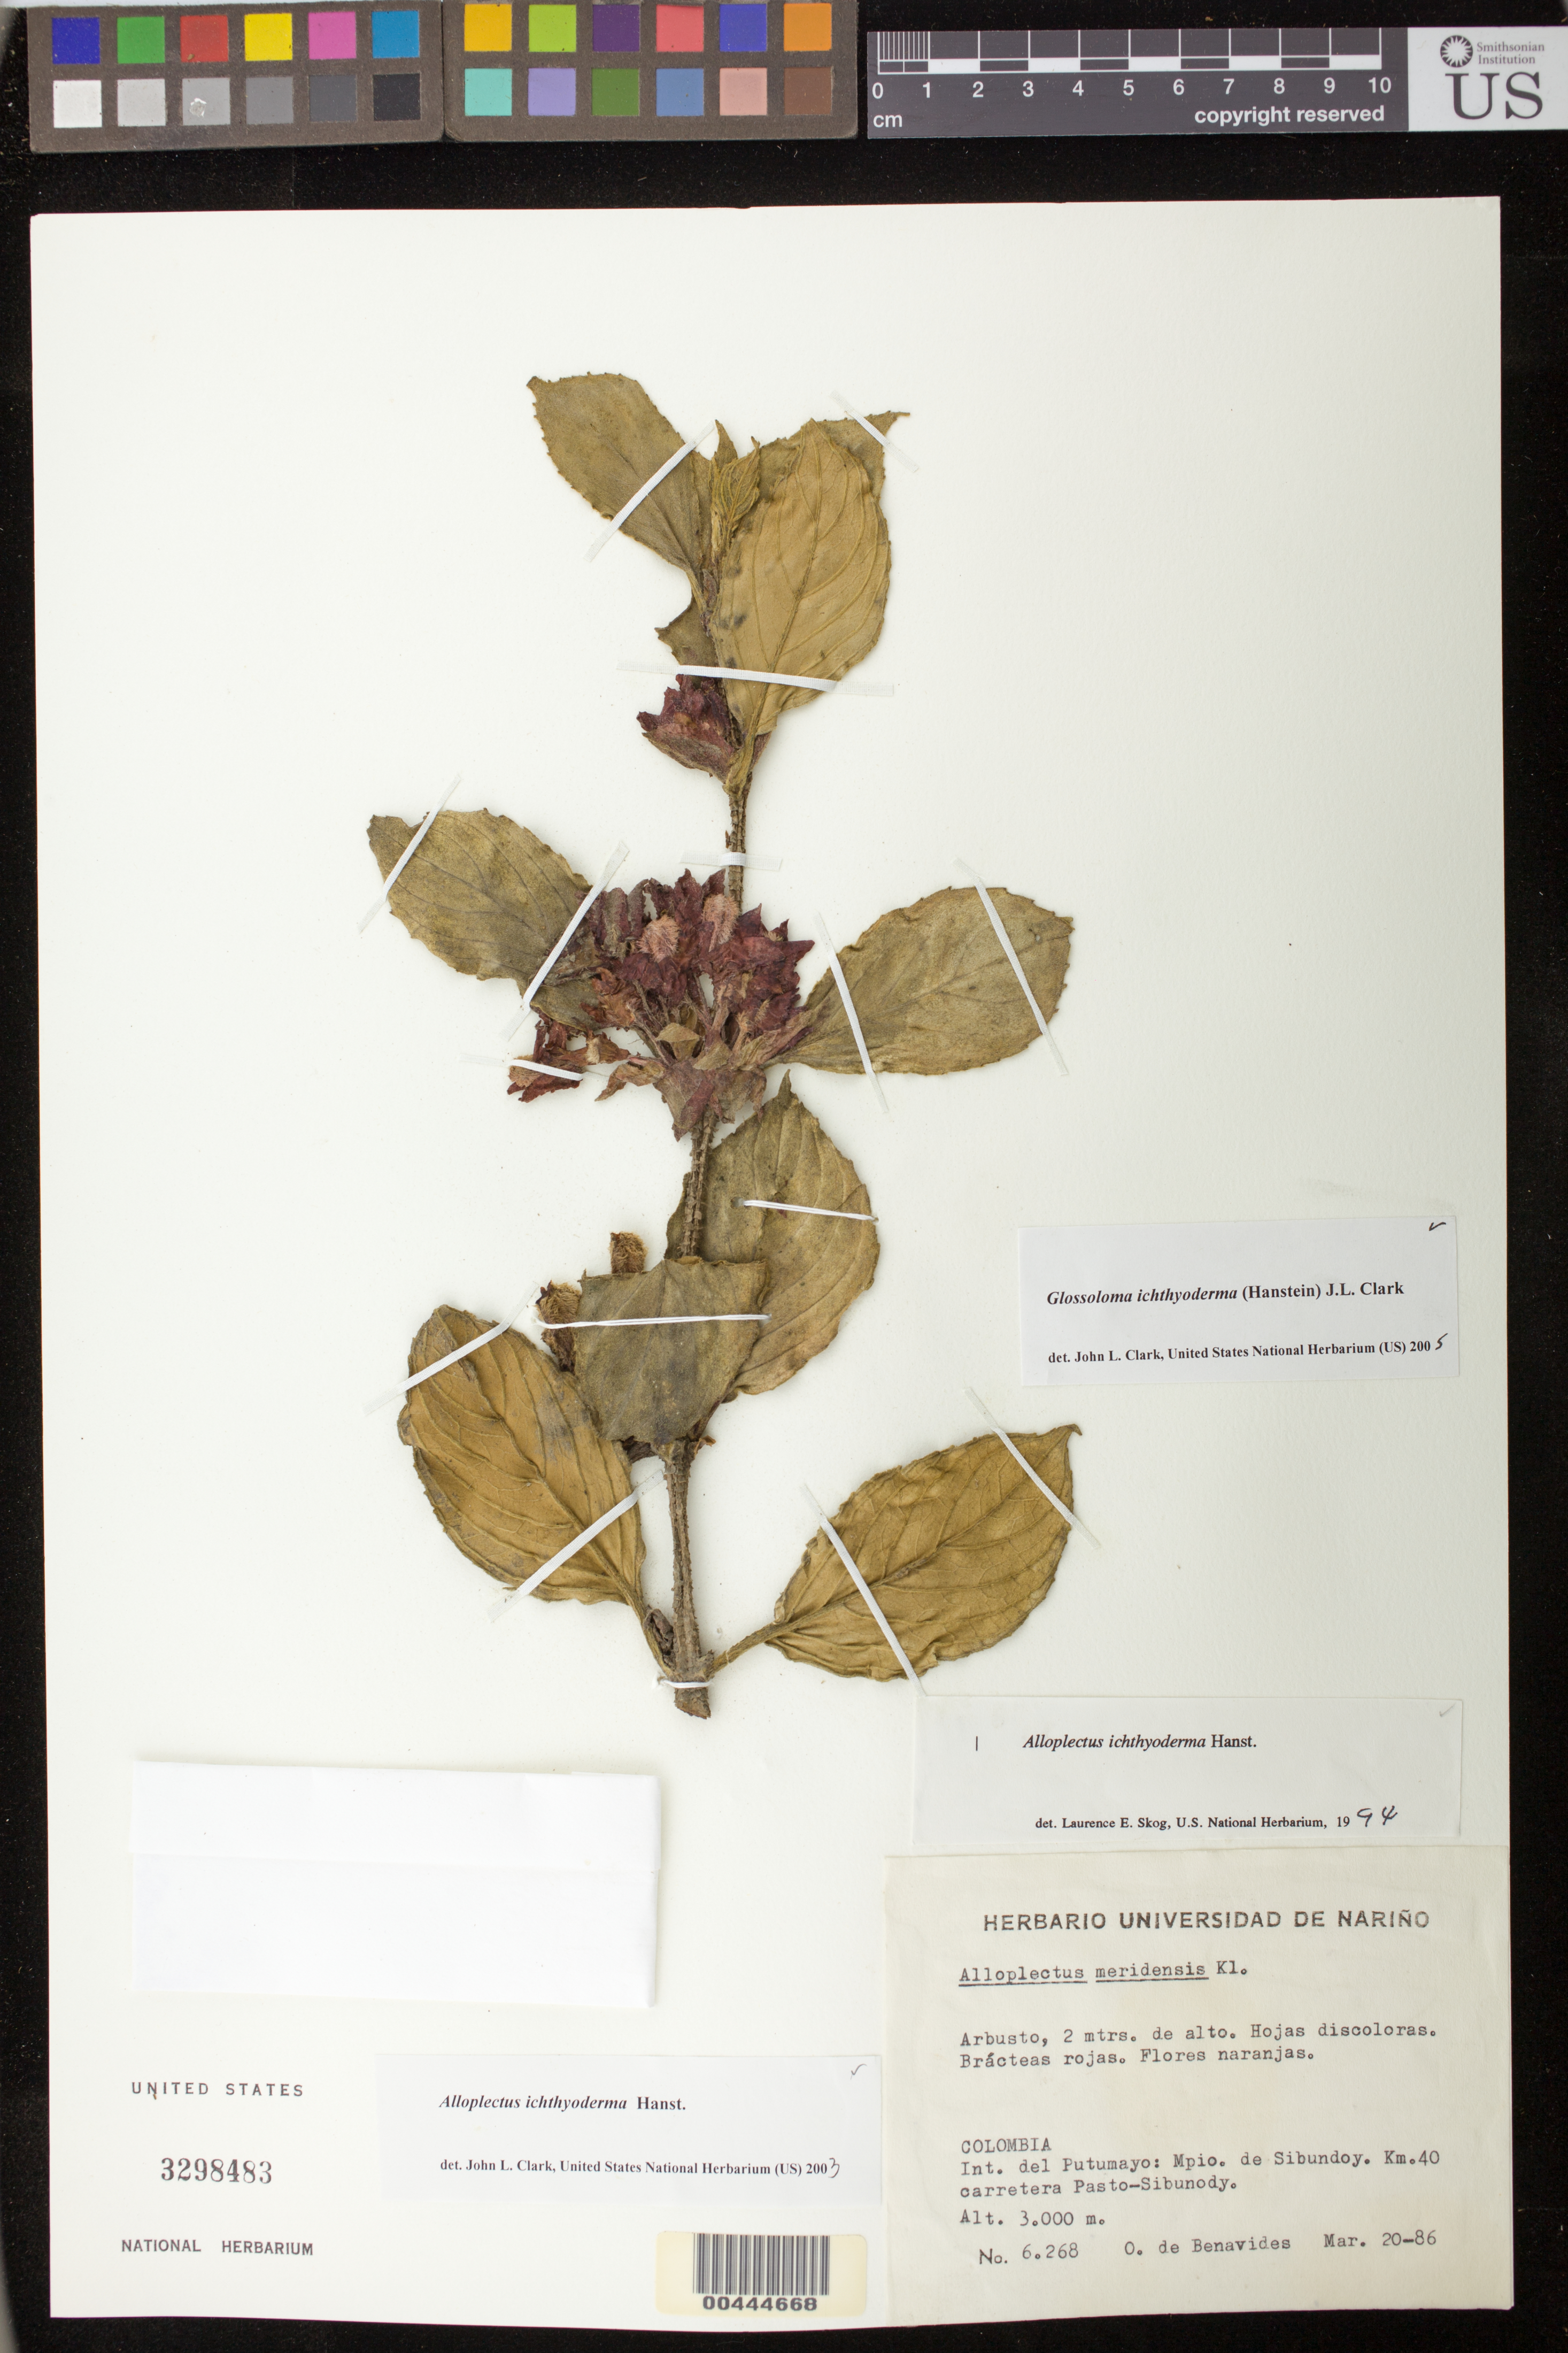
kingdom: Plantae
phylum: Tracheophyta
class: Magnoliopsida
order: Lamiales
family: Gesneriaceae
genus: Glossoloma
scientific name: Glossoloma ichthyoderma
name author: (Hanst.) J.L. Clark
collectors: Olga S. de Benavides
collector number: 6268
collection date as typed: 20 Mar 1986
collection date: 1986-03-20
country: Colombia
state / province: Putumayo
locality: Municipio Sibundoy, Km. 40, carretera Pasto-Sibunody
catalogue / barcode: US 3298483